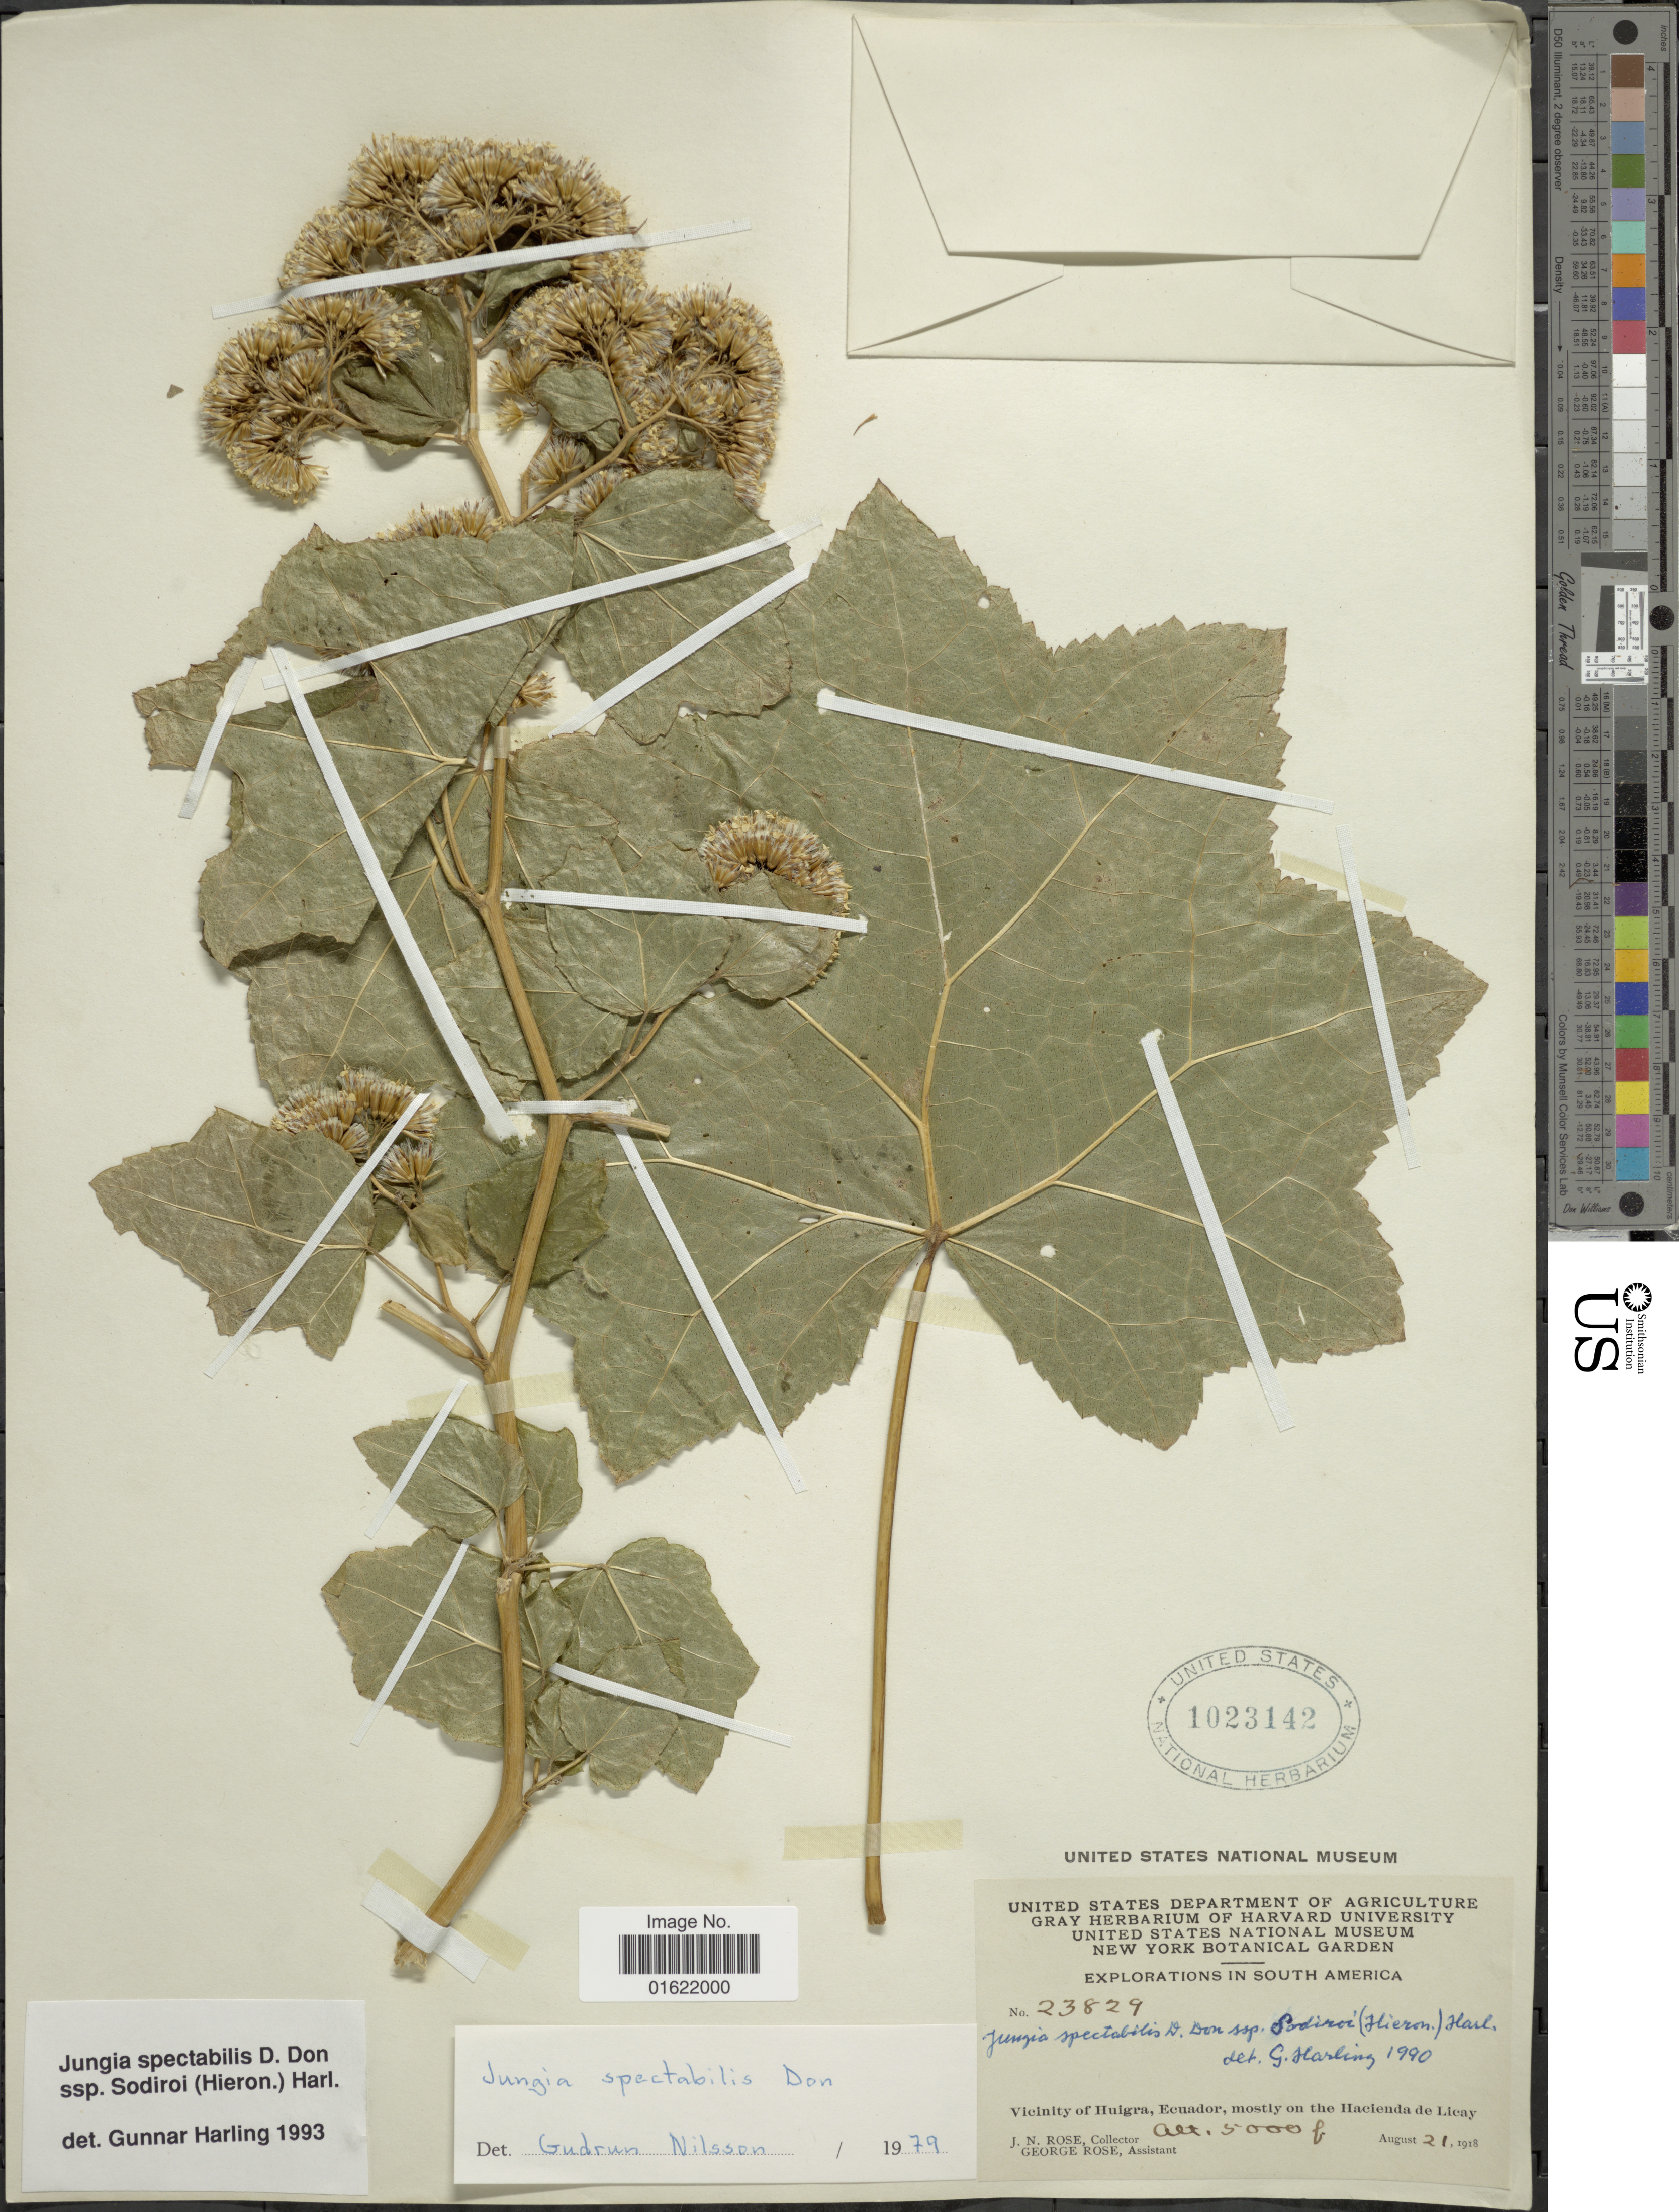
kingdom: Plantae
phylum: Tracheophyta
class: Magnoliopsida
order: Asterales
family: Asteraceae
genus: Jungia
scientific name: Jungia spectabilis subsp. sodiroi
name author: (Hieron.) Harling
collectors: J. N. Rose & G. Rose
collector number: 23829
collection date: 1918-08-21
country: Ecuador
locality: Vicinity of Huigra, Ecuador, mostly on the Hacienda de Licay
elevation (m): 1524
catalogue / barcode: US 1023142